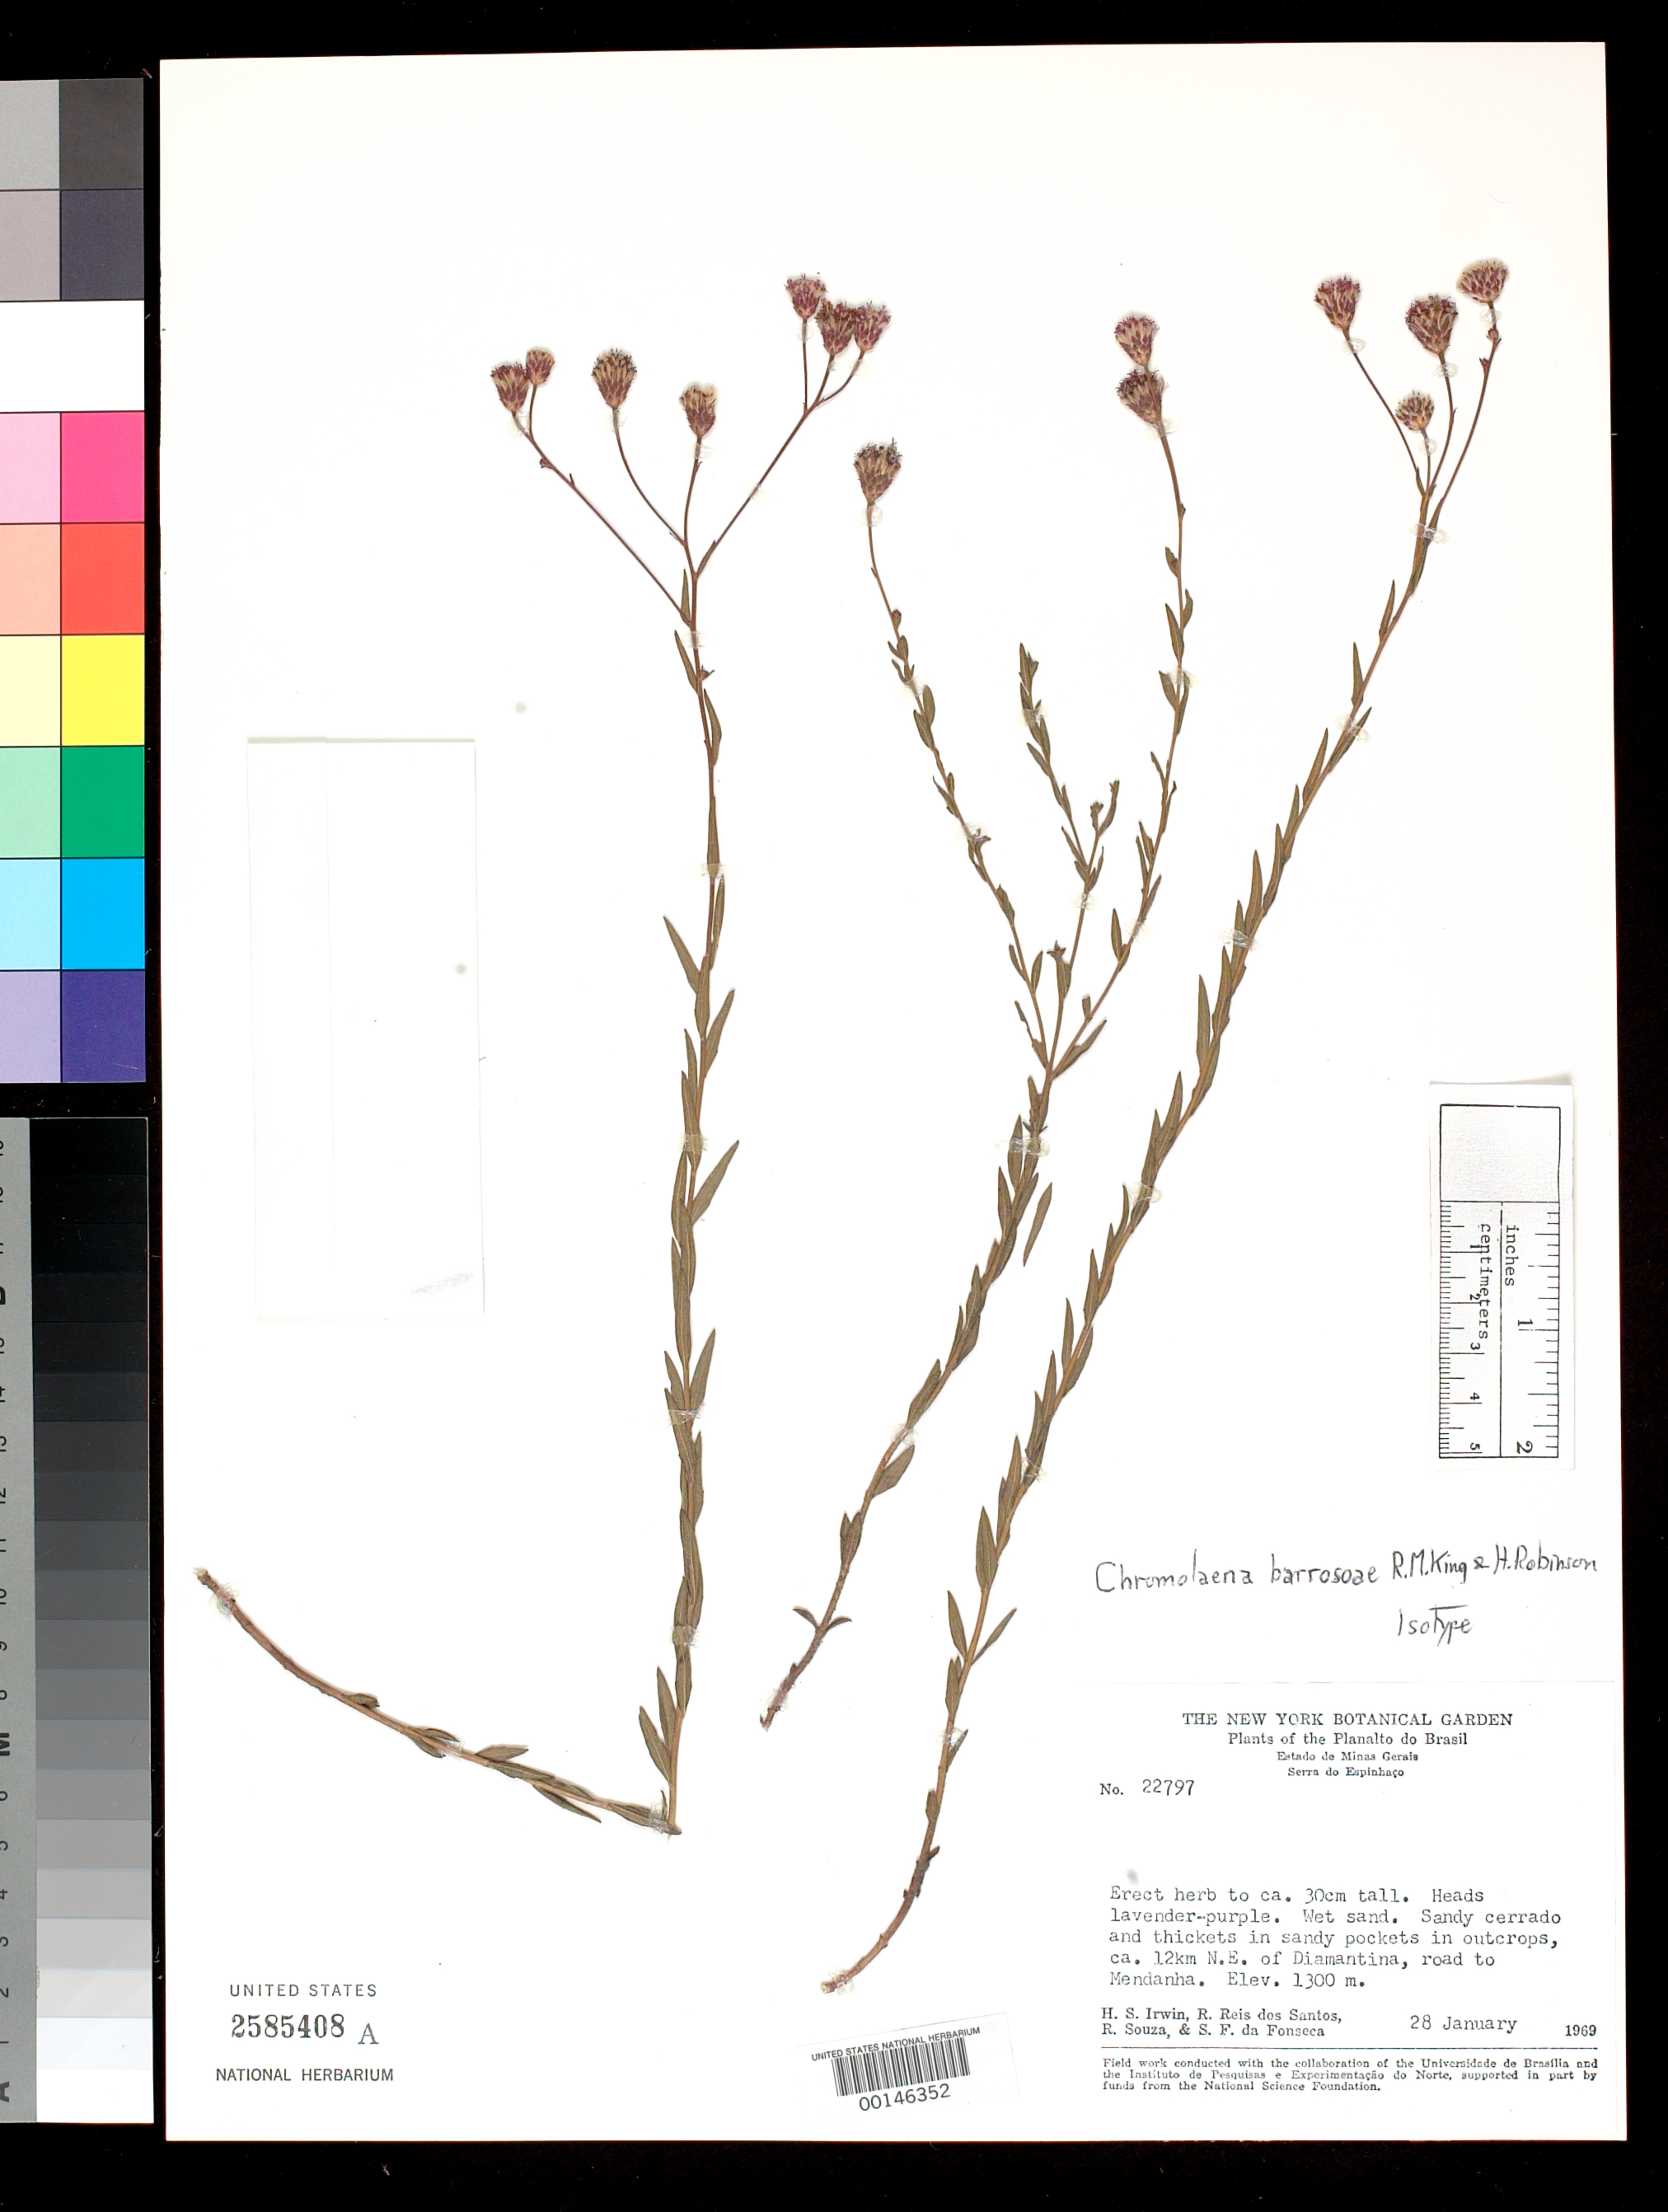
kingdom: Plantae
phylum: Tracheophyta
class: Magnoliopsida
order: Asterales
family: Asteraceae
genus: Chromolaena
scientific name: Chromolaena barrosoae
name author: R.M. King & H. Rob.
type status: Isotype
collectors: H. Irwin, R. Reis dos Santos, R. Souza & S. F. Fonsêca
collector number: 22797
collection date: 1969-01-28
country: Brazil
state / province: Minas Gerais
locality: Planalto do Brasil, Estado de Minas Gerais, Serra do Espinhaço. Ca. 12 km NE of Diamentina, road to Mendanha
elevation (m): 1300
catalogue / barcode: US 2565408A